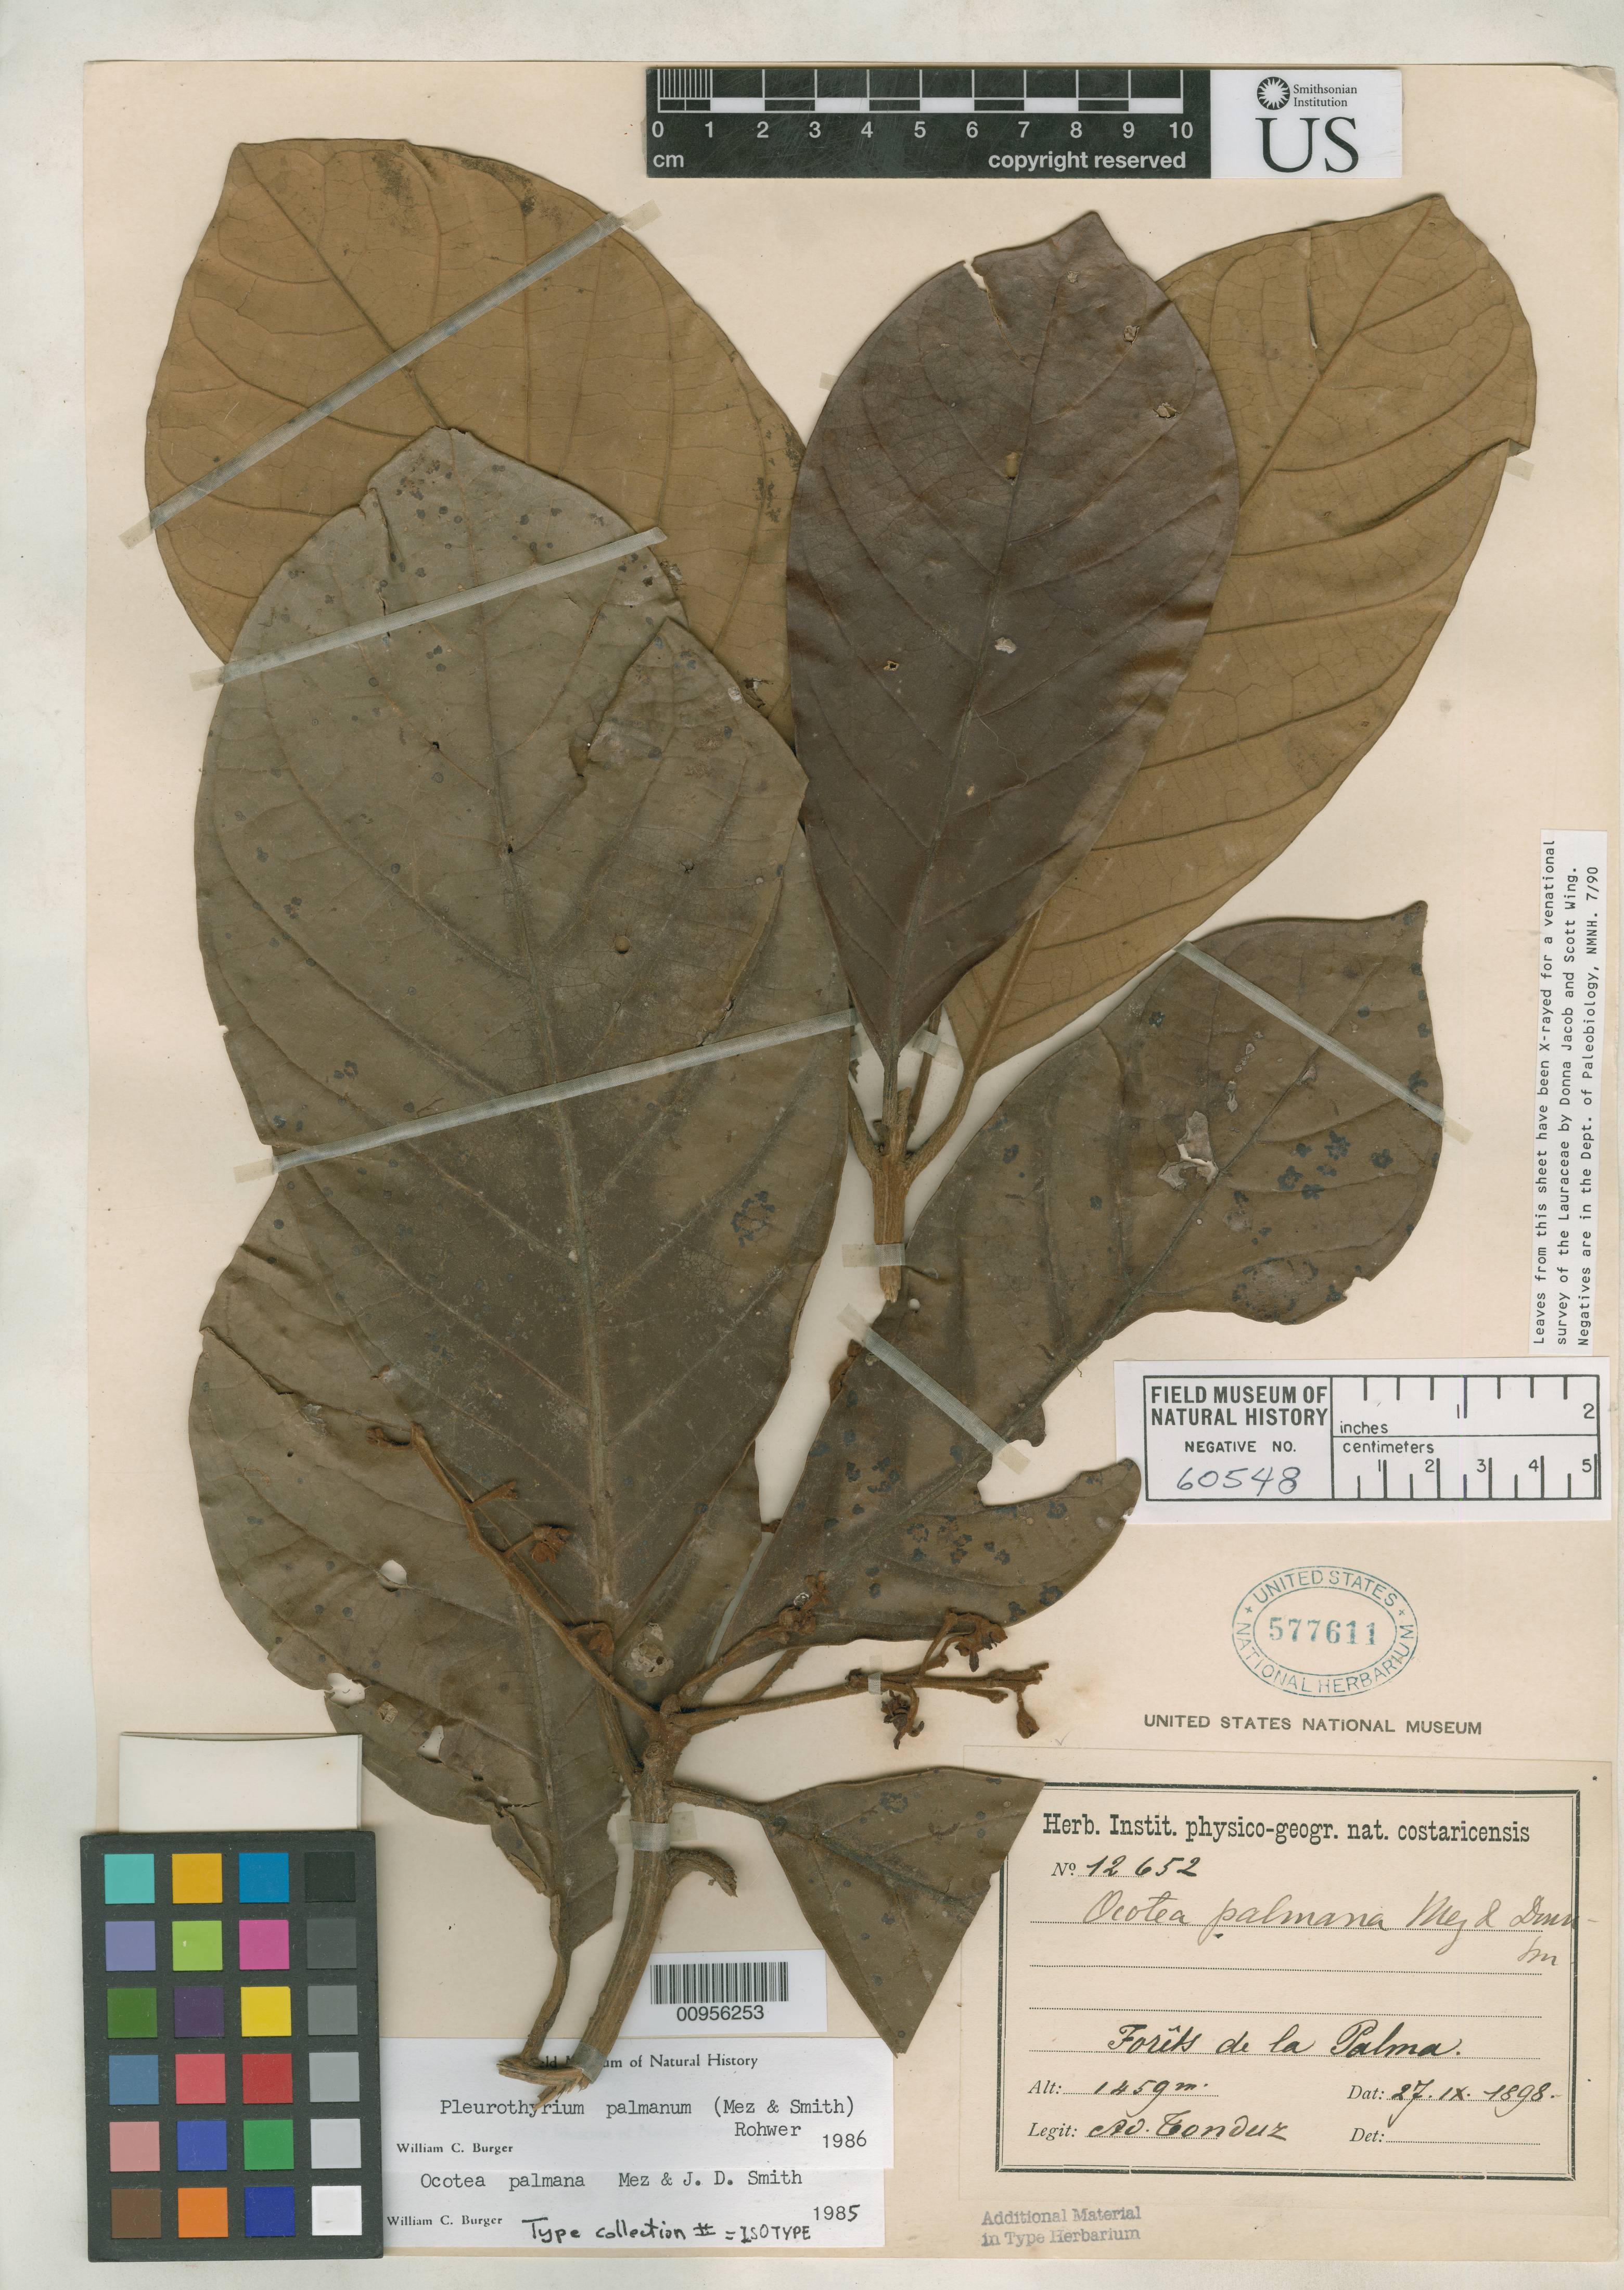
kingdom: Plantae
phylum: Tracheophyta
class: Magnoliopsida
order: Laurales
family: Lauraceae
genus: Ocotea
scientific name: Ocotea palmana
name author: Mez & Donn. Sm.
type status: Type Collection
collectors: A. Tonduz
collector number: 12652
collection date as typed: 27 Nov 1898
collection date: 1898-11-27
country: Costa Rica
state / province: San José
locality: Forêts de la Palma.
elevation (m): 1459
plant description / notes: Cited by H. van der Werff, Ann. Missouri Bot. Gard. 80: 89-90 (1993); no holotype or lectotype designated.; Tonduz n. 12652 herb. Nat. Cost. = Donnell Smith 7374.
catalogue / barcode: US 577611